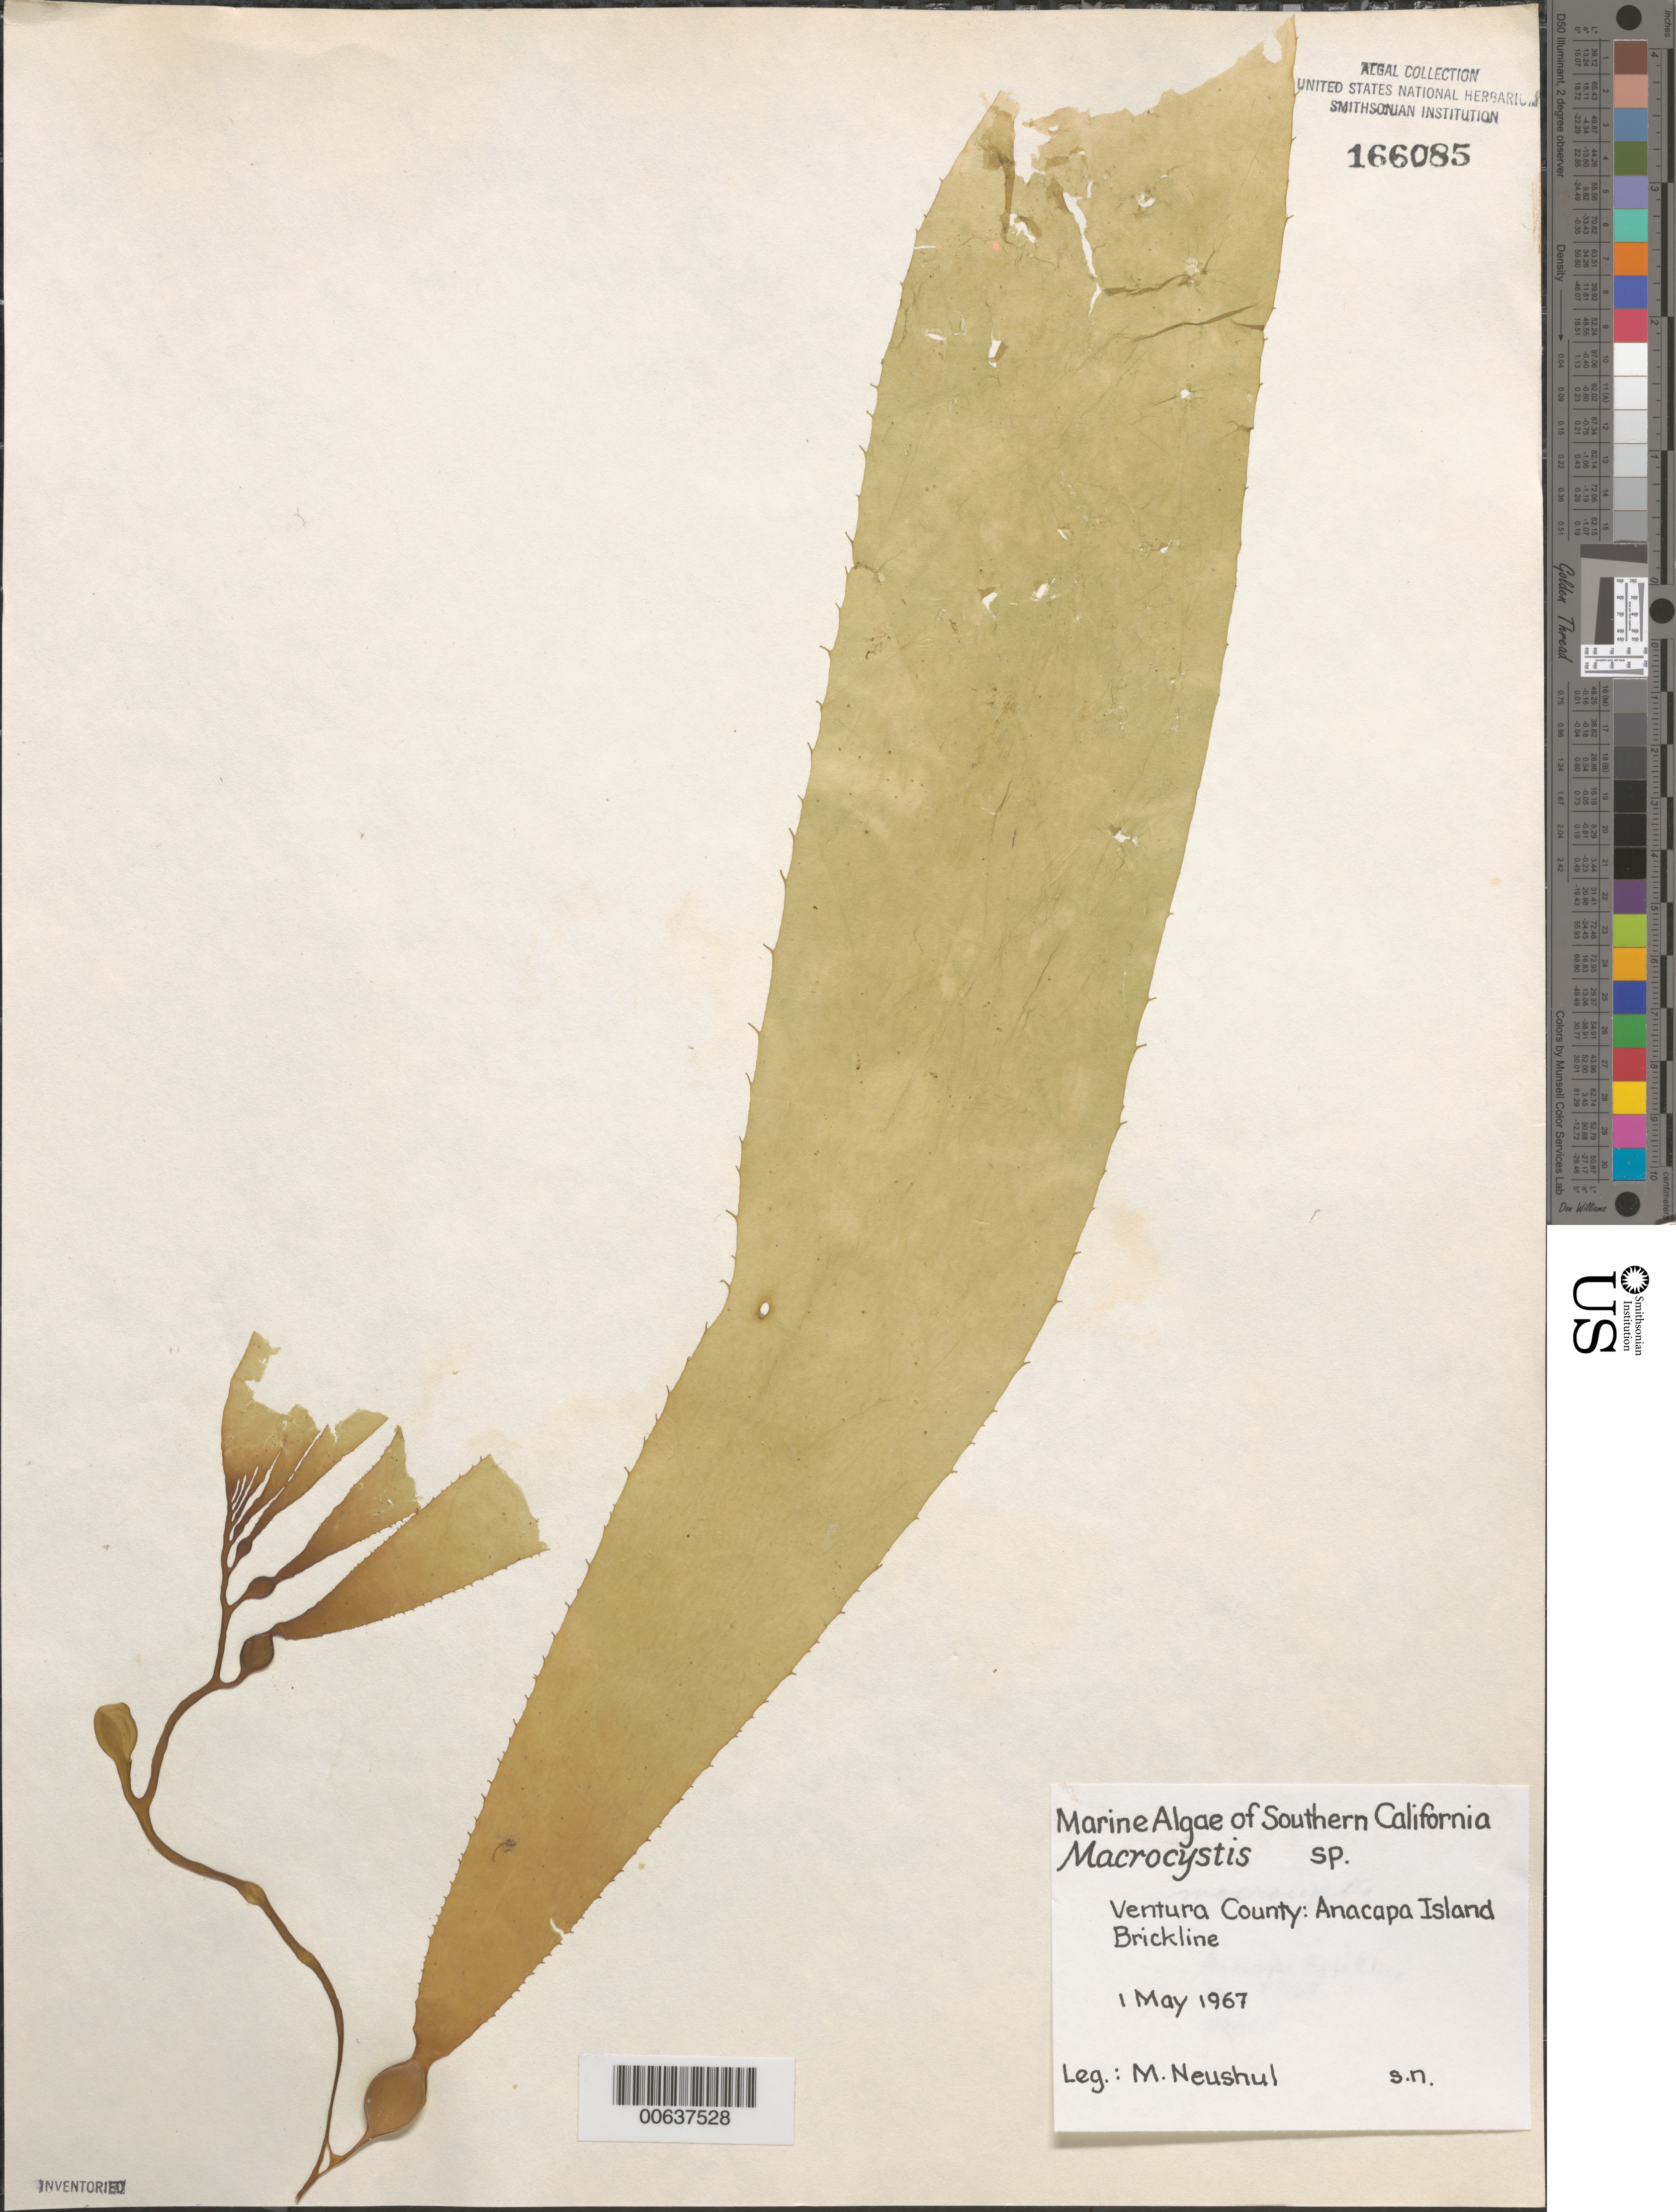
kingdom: Chromista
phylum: Ochrophyta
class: Phaeophyceae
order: Laminariales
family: Laminariaceae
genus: Macrocystis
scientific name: Macrocystis sp.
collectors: M. Neushul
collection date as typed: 01 May 1967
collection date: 1967-05-01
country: United States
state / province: California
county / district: Ventura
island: Anacapa Island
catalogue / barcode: US 166085